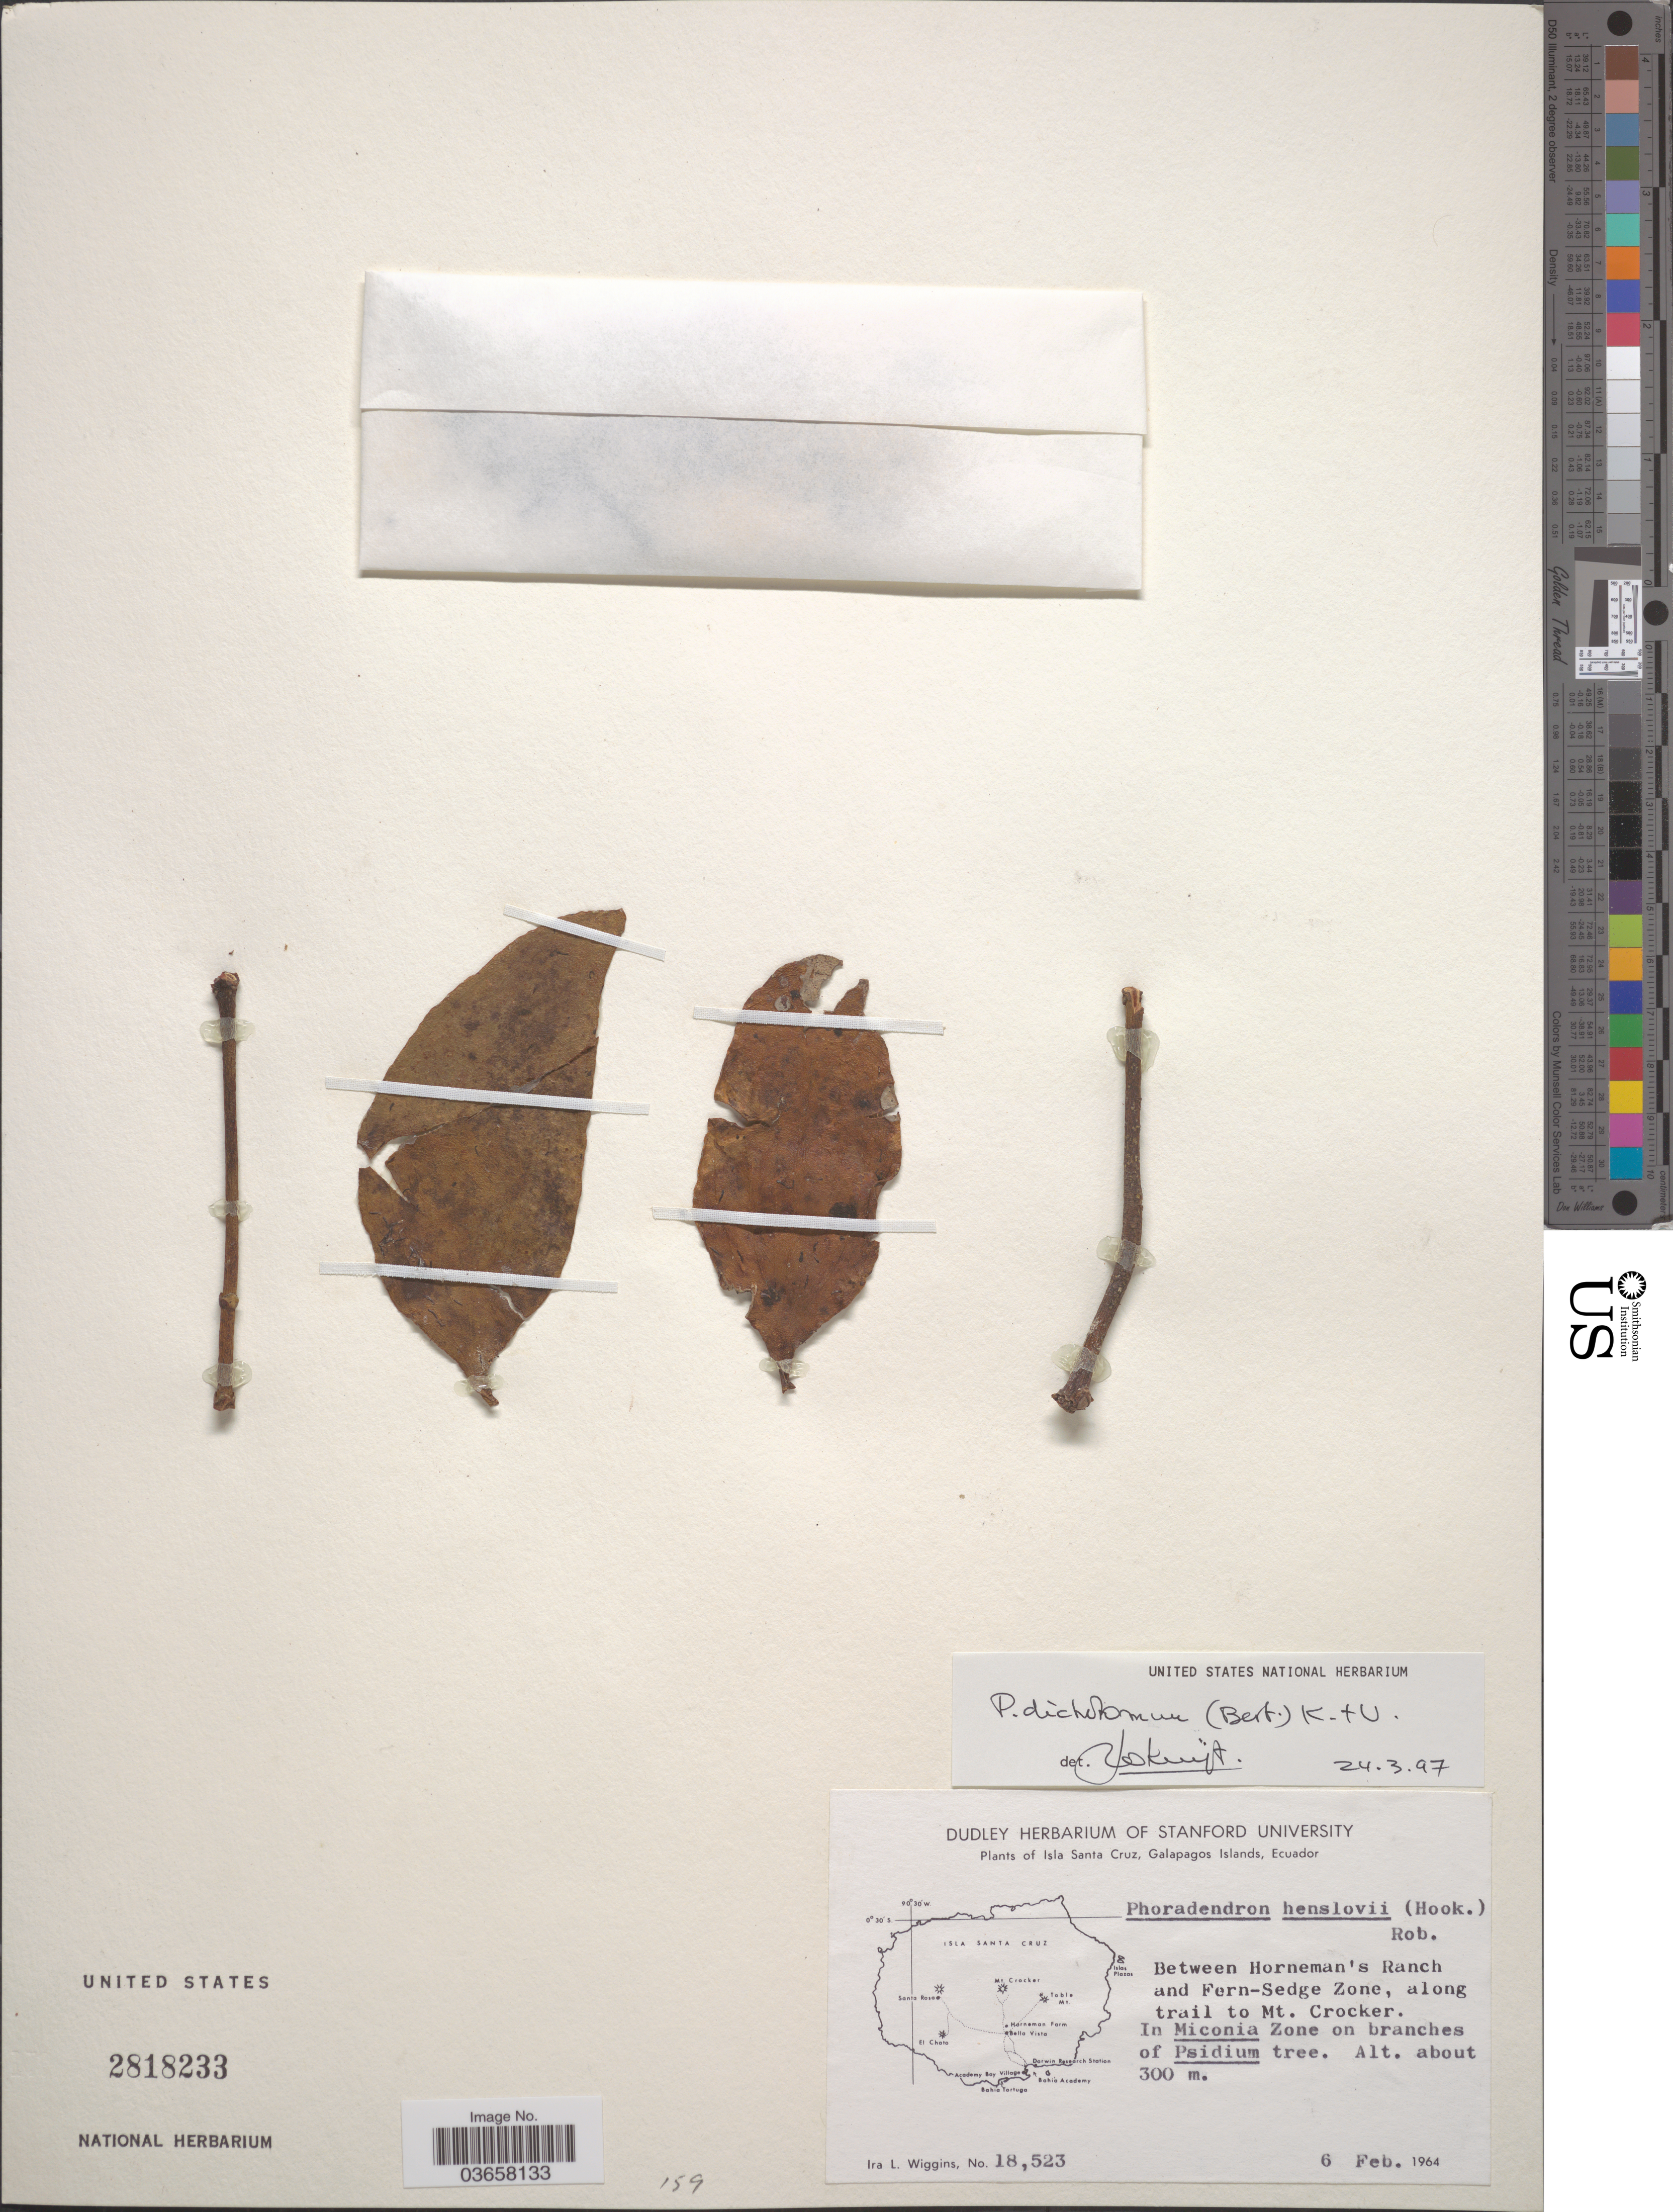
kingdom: Plantae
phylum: Tracheophyta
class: Magnoliopsida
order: Santalales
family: Viscaceae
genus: Phoradendron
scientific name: Phoradendron dichotomum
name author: (D. Don) Ettingsh.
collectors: I. L. Wiggins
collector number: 18523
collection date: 1964-02-06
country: Ecuador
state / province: Colón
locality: Isla Santa Cruz, Galapagos Islands. Between Horneman's Ranch and Fern-Sedge Zone, along trail to Mt. Crocker.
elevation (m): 300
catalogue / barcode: US 2818233